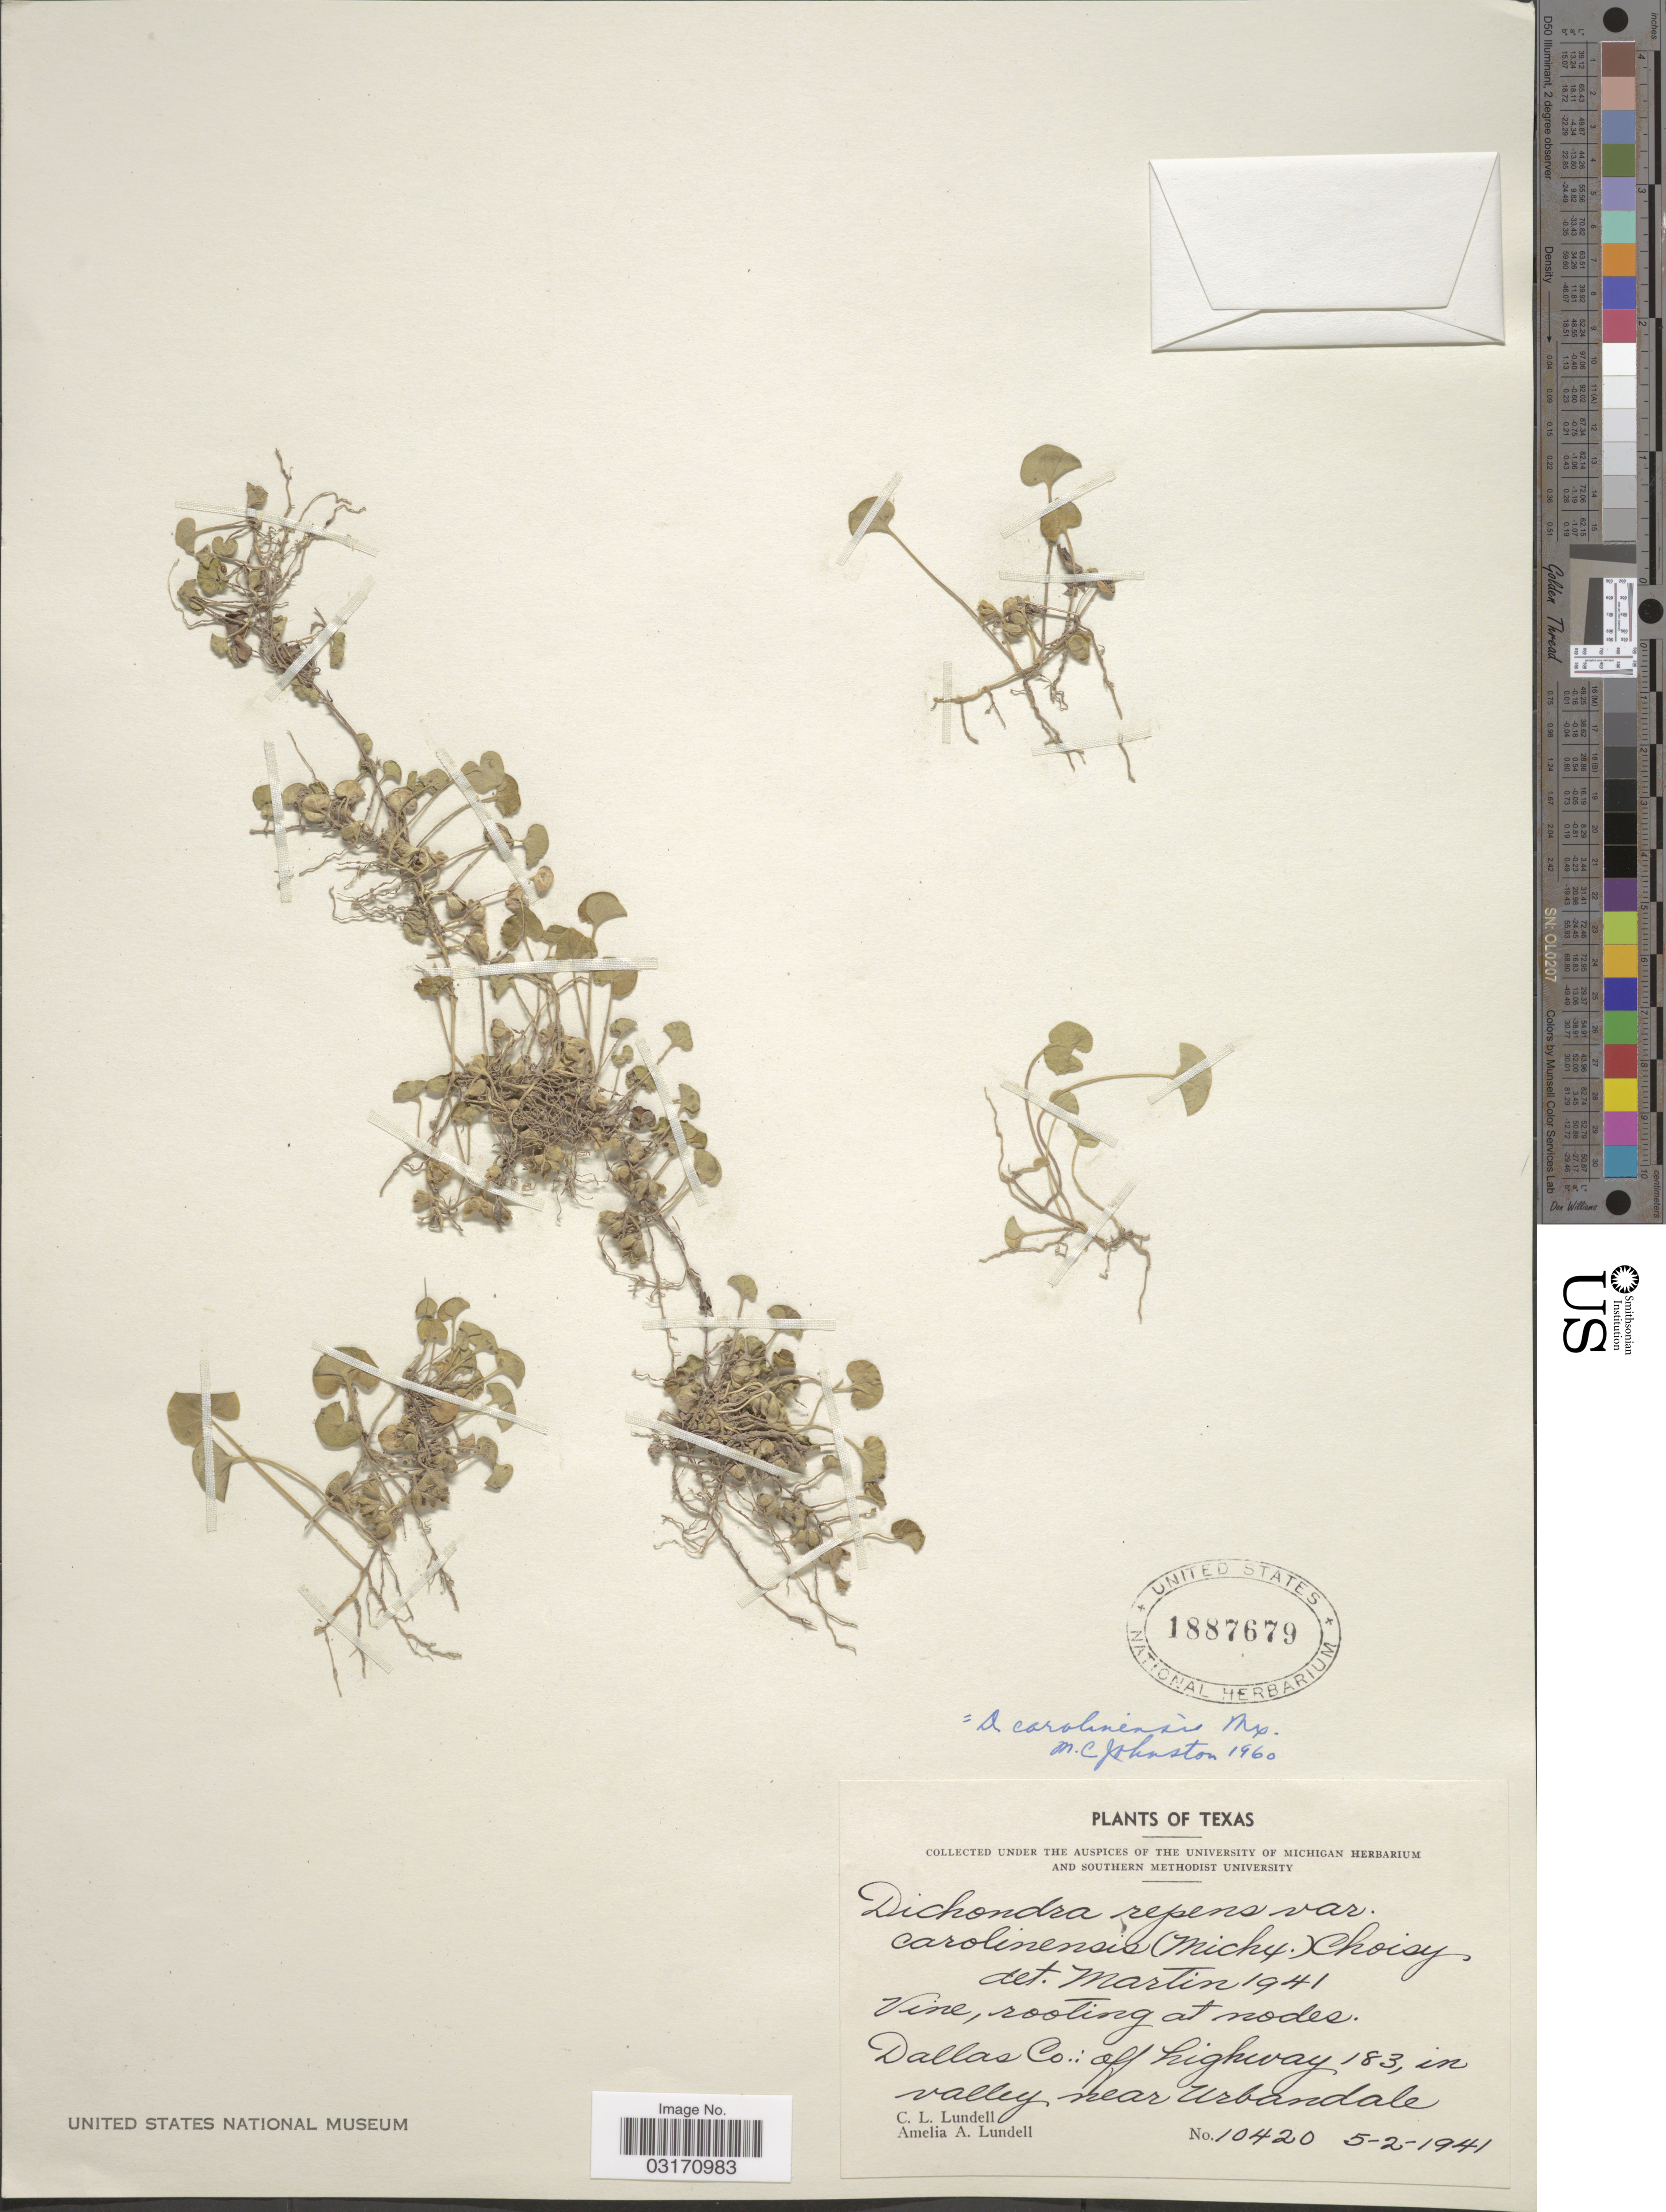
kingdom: Plantae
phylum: Tracheophyta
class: Magnoliopsida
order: Solanales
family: Convolvulaceae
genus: Dichondra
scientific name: Dichondra carolinensis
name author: Michx.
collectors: C. L. Lundell & A. A. Lundell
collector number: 10420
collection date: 1941-05-02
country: United States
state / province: Texas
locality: Dallas Co.: off highway 183, in valley near Urbandale.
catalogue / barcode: US 1887679